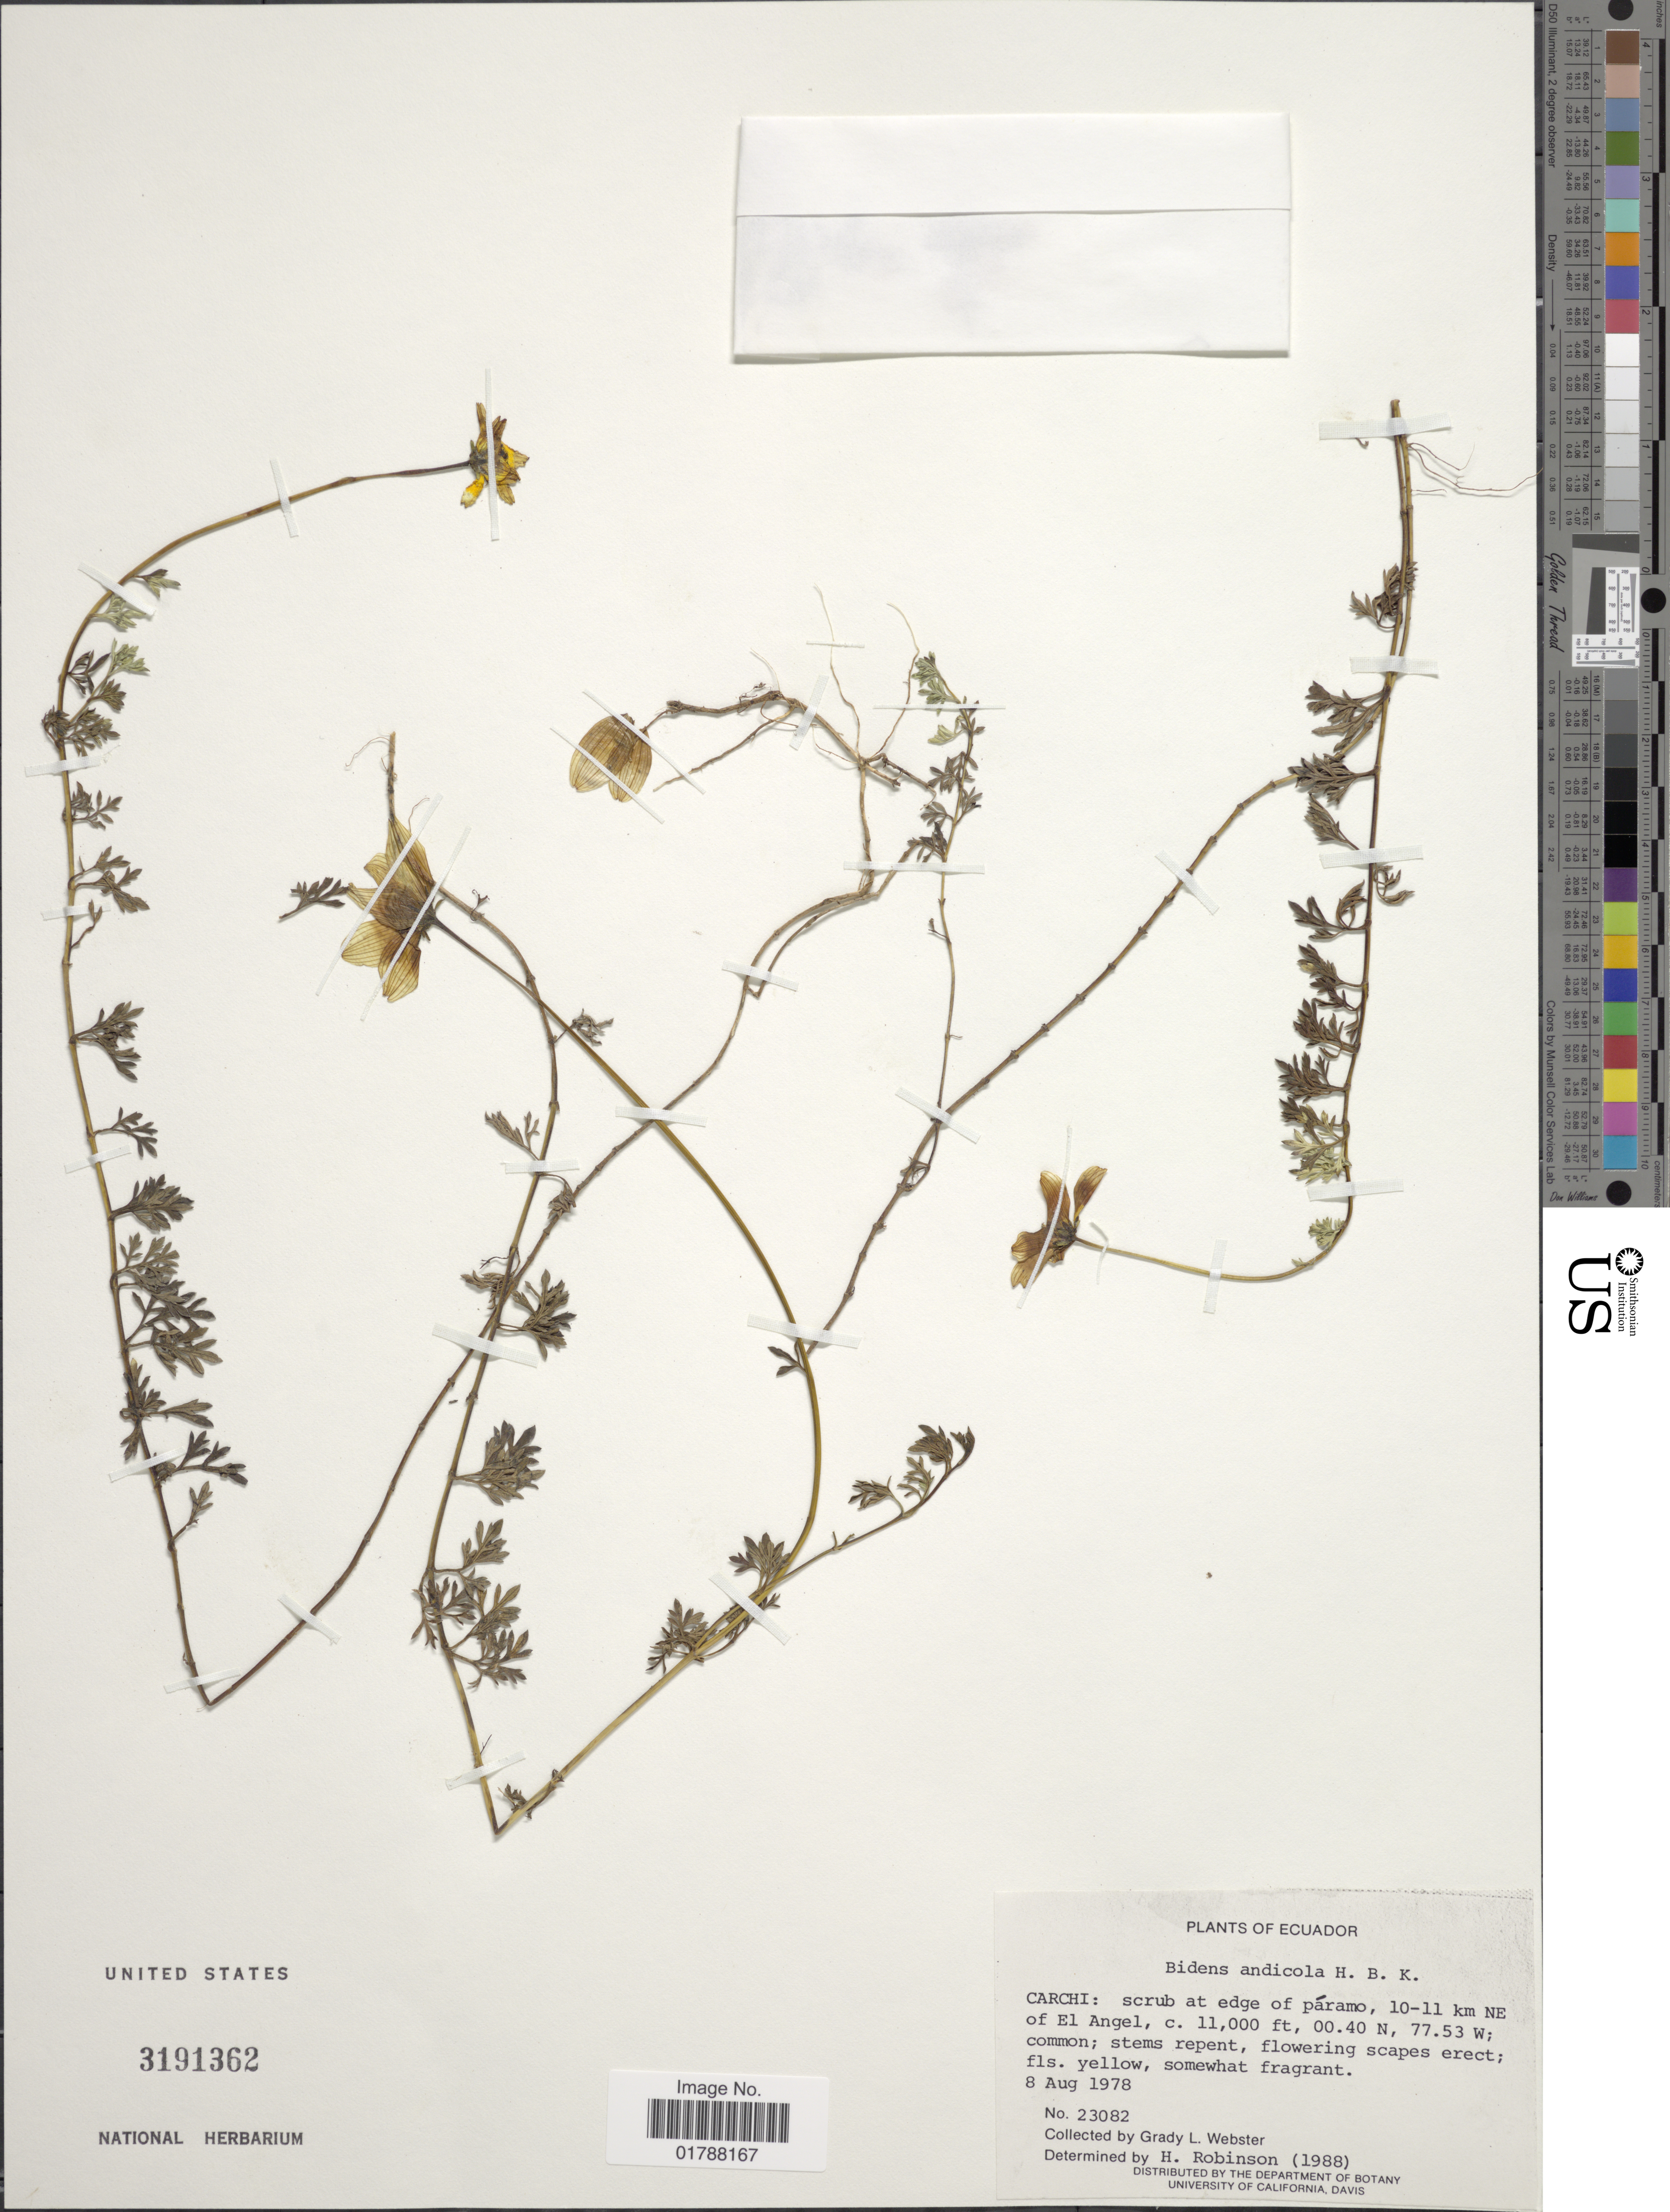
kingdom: Plantae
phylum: Tracheophyta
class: Magnoliopsida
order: Asterales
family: Asteraceae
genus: Bidens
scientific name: Bidens andicola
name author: Kunth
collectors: G. L. Webster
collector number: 23082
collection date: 1978-08-08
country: Ecuador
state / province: Carchi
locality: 10-11 km NE of El Angel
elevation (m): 3353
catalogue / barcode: US 3191362